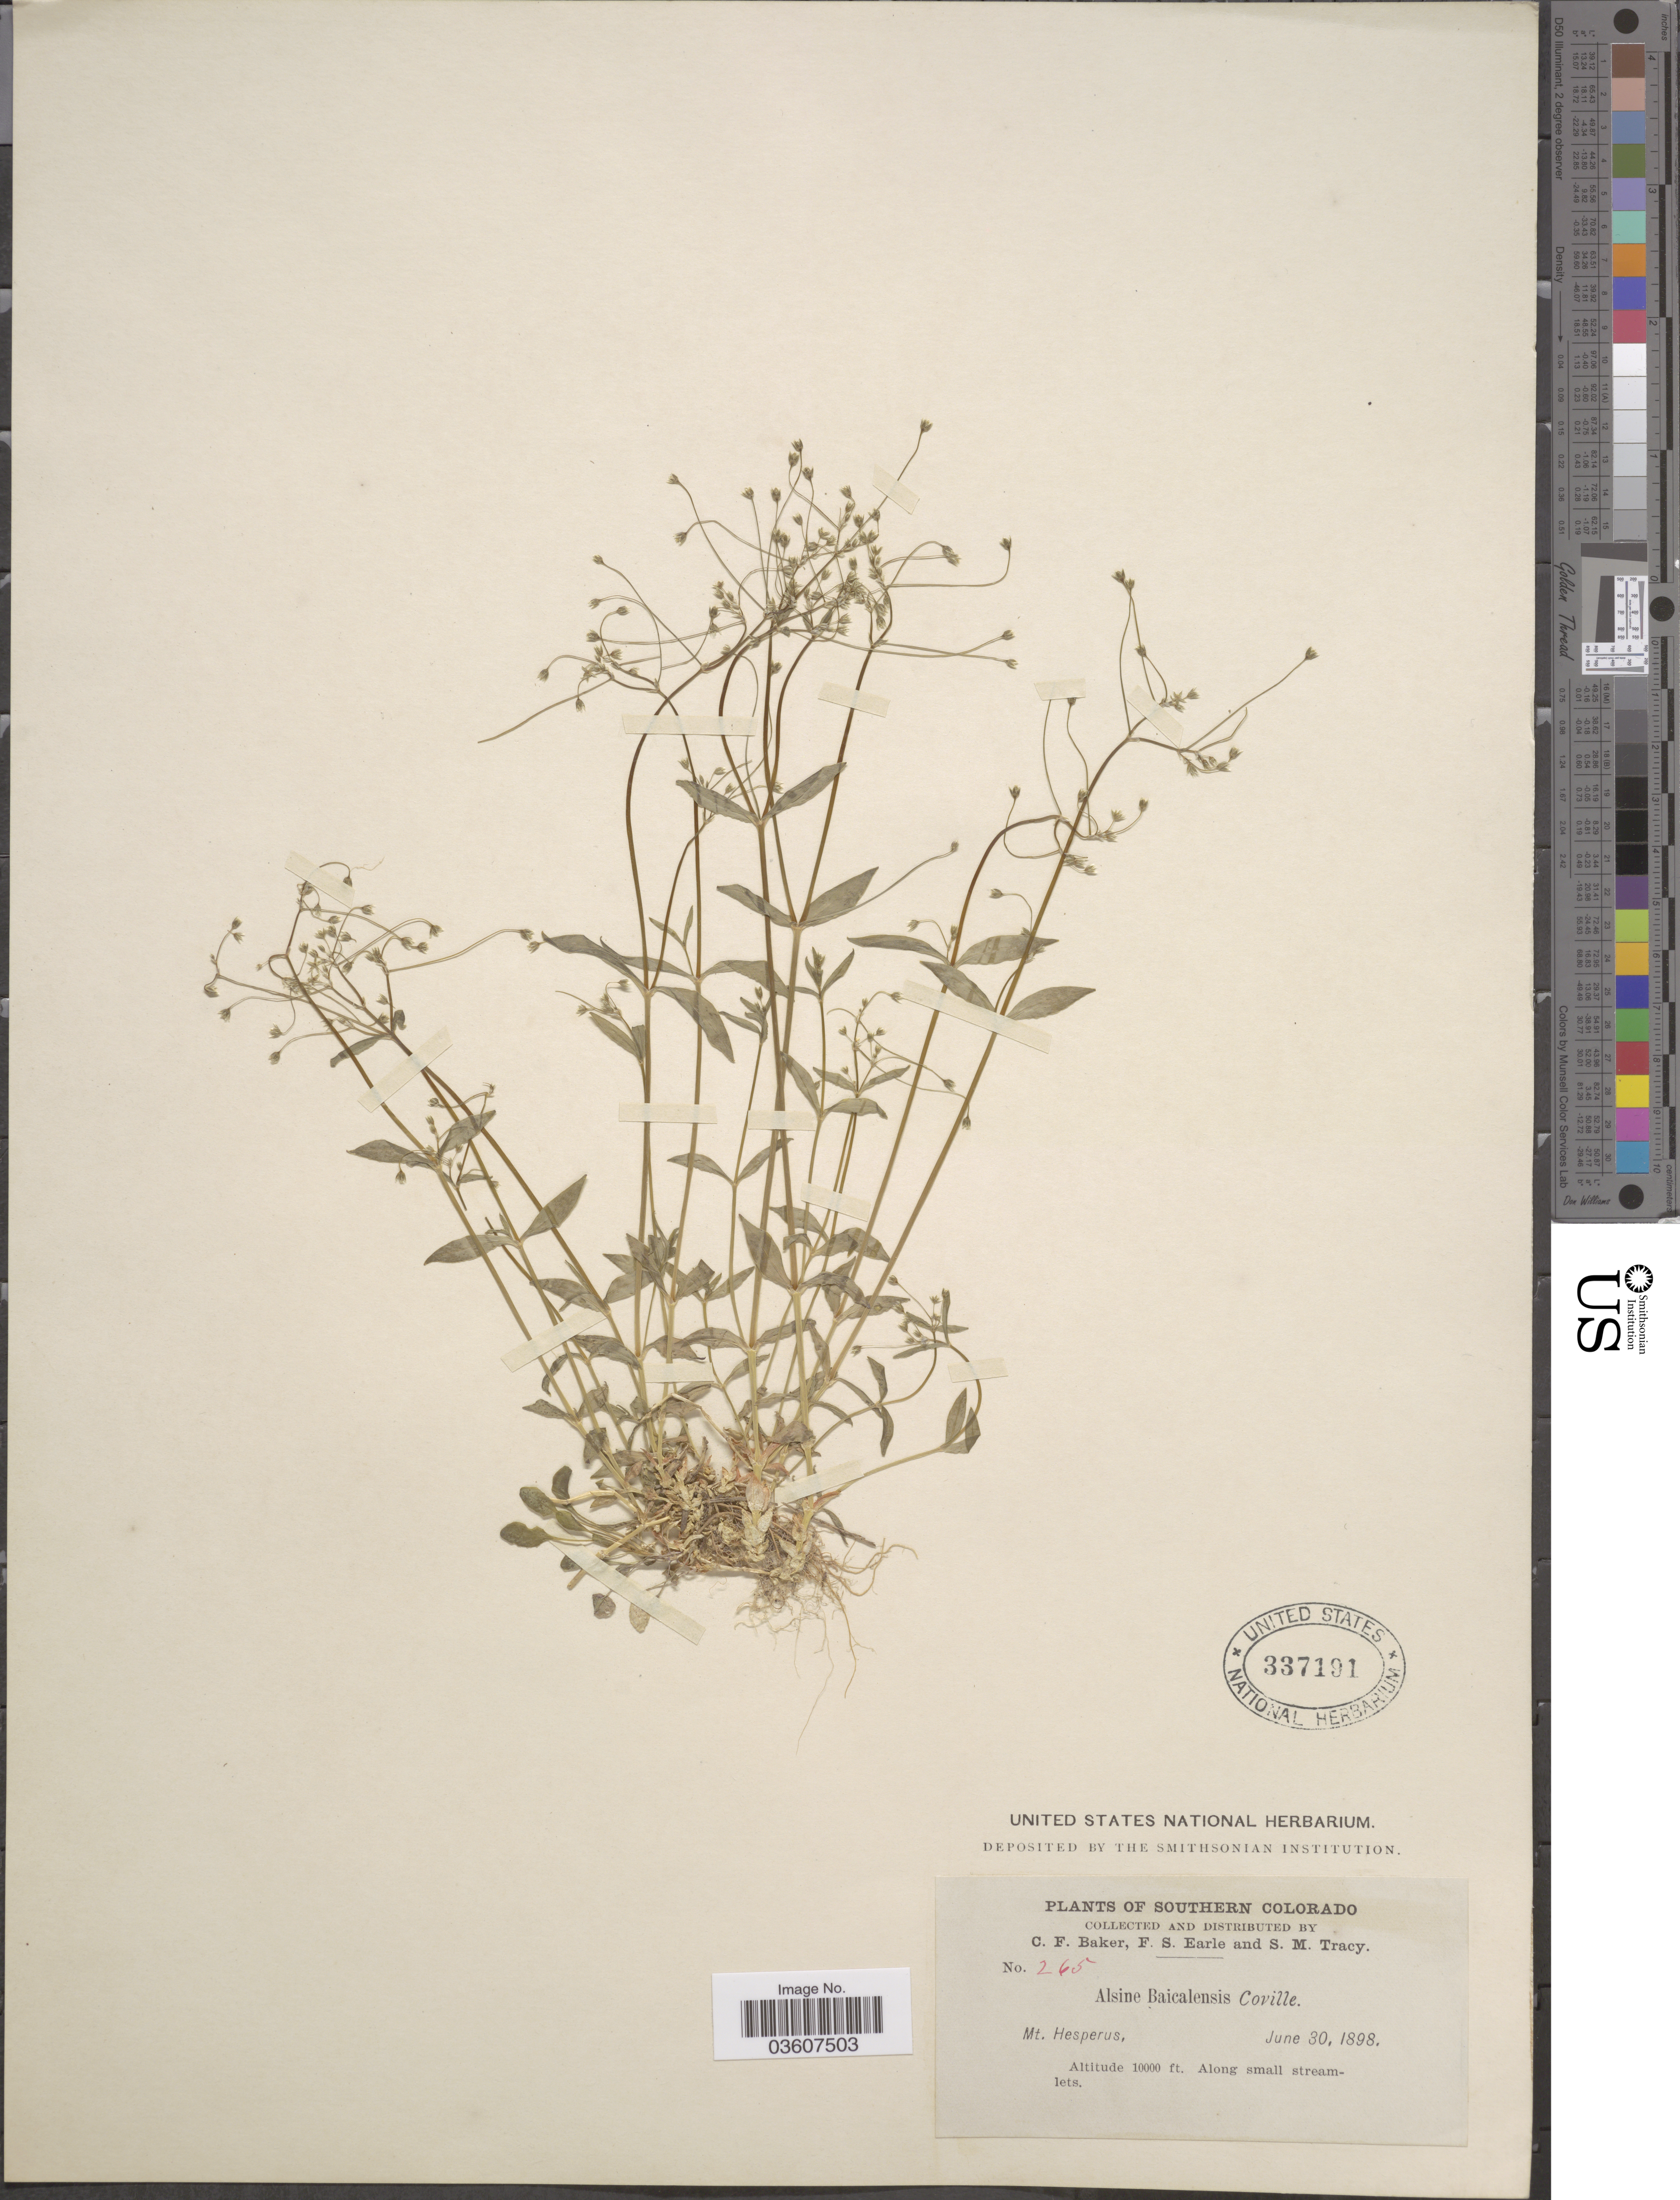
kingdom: Plantae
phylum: Tracheophyta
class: Magnoliopsida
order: Caryophyllales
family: Caryophyllaceae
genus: Stellaria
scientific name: Stellaria umbellata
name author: Turcz.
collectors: C. F. Baker, F. S. Earle & S. M. Tracy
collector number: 265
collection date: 1898-06-30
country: United States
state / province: Colorado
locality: Southern Colorado. Mt. Hesperus. Along small streamlets.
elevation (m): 3048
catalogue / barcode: US 337191